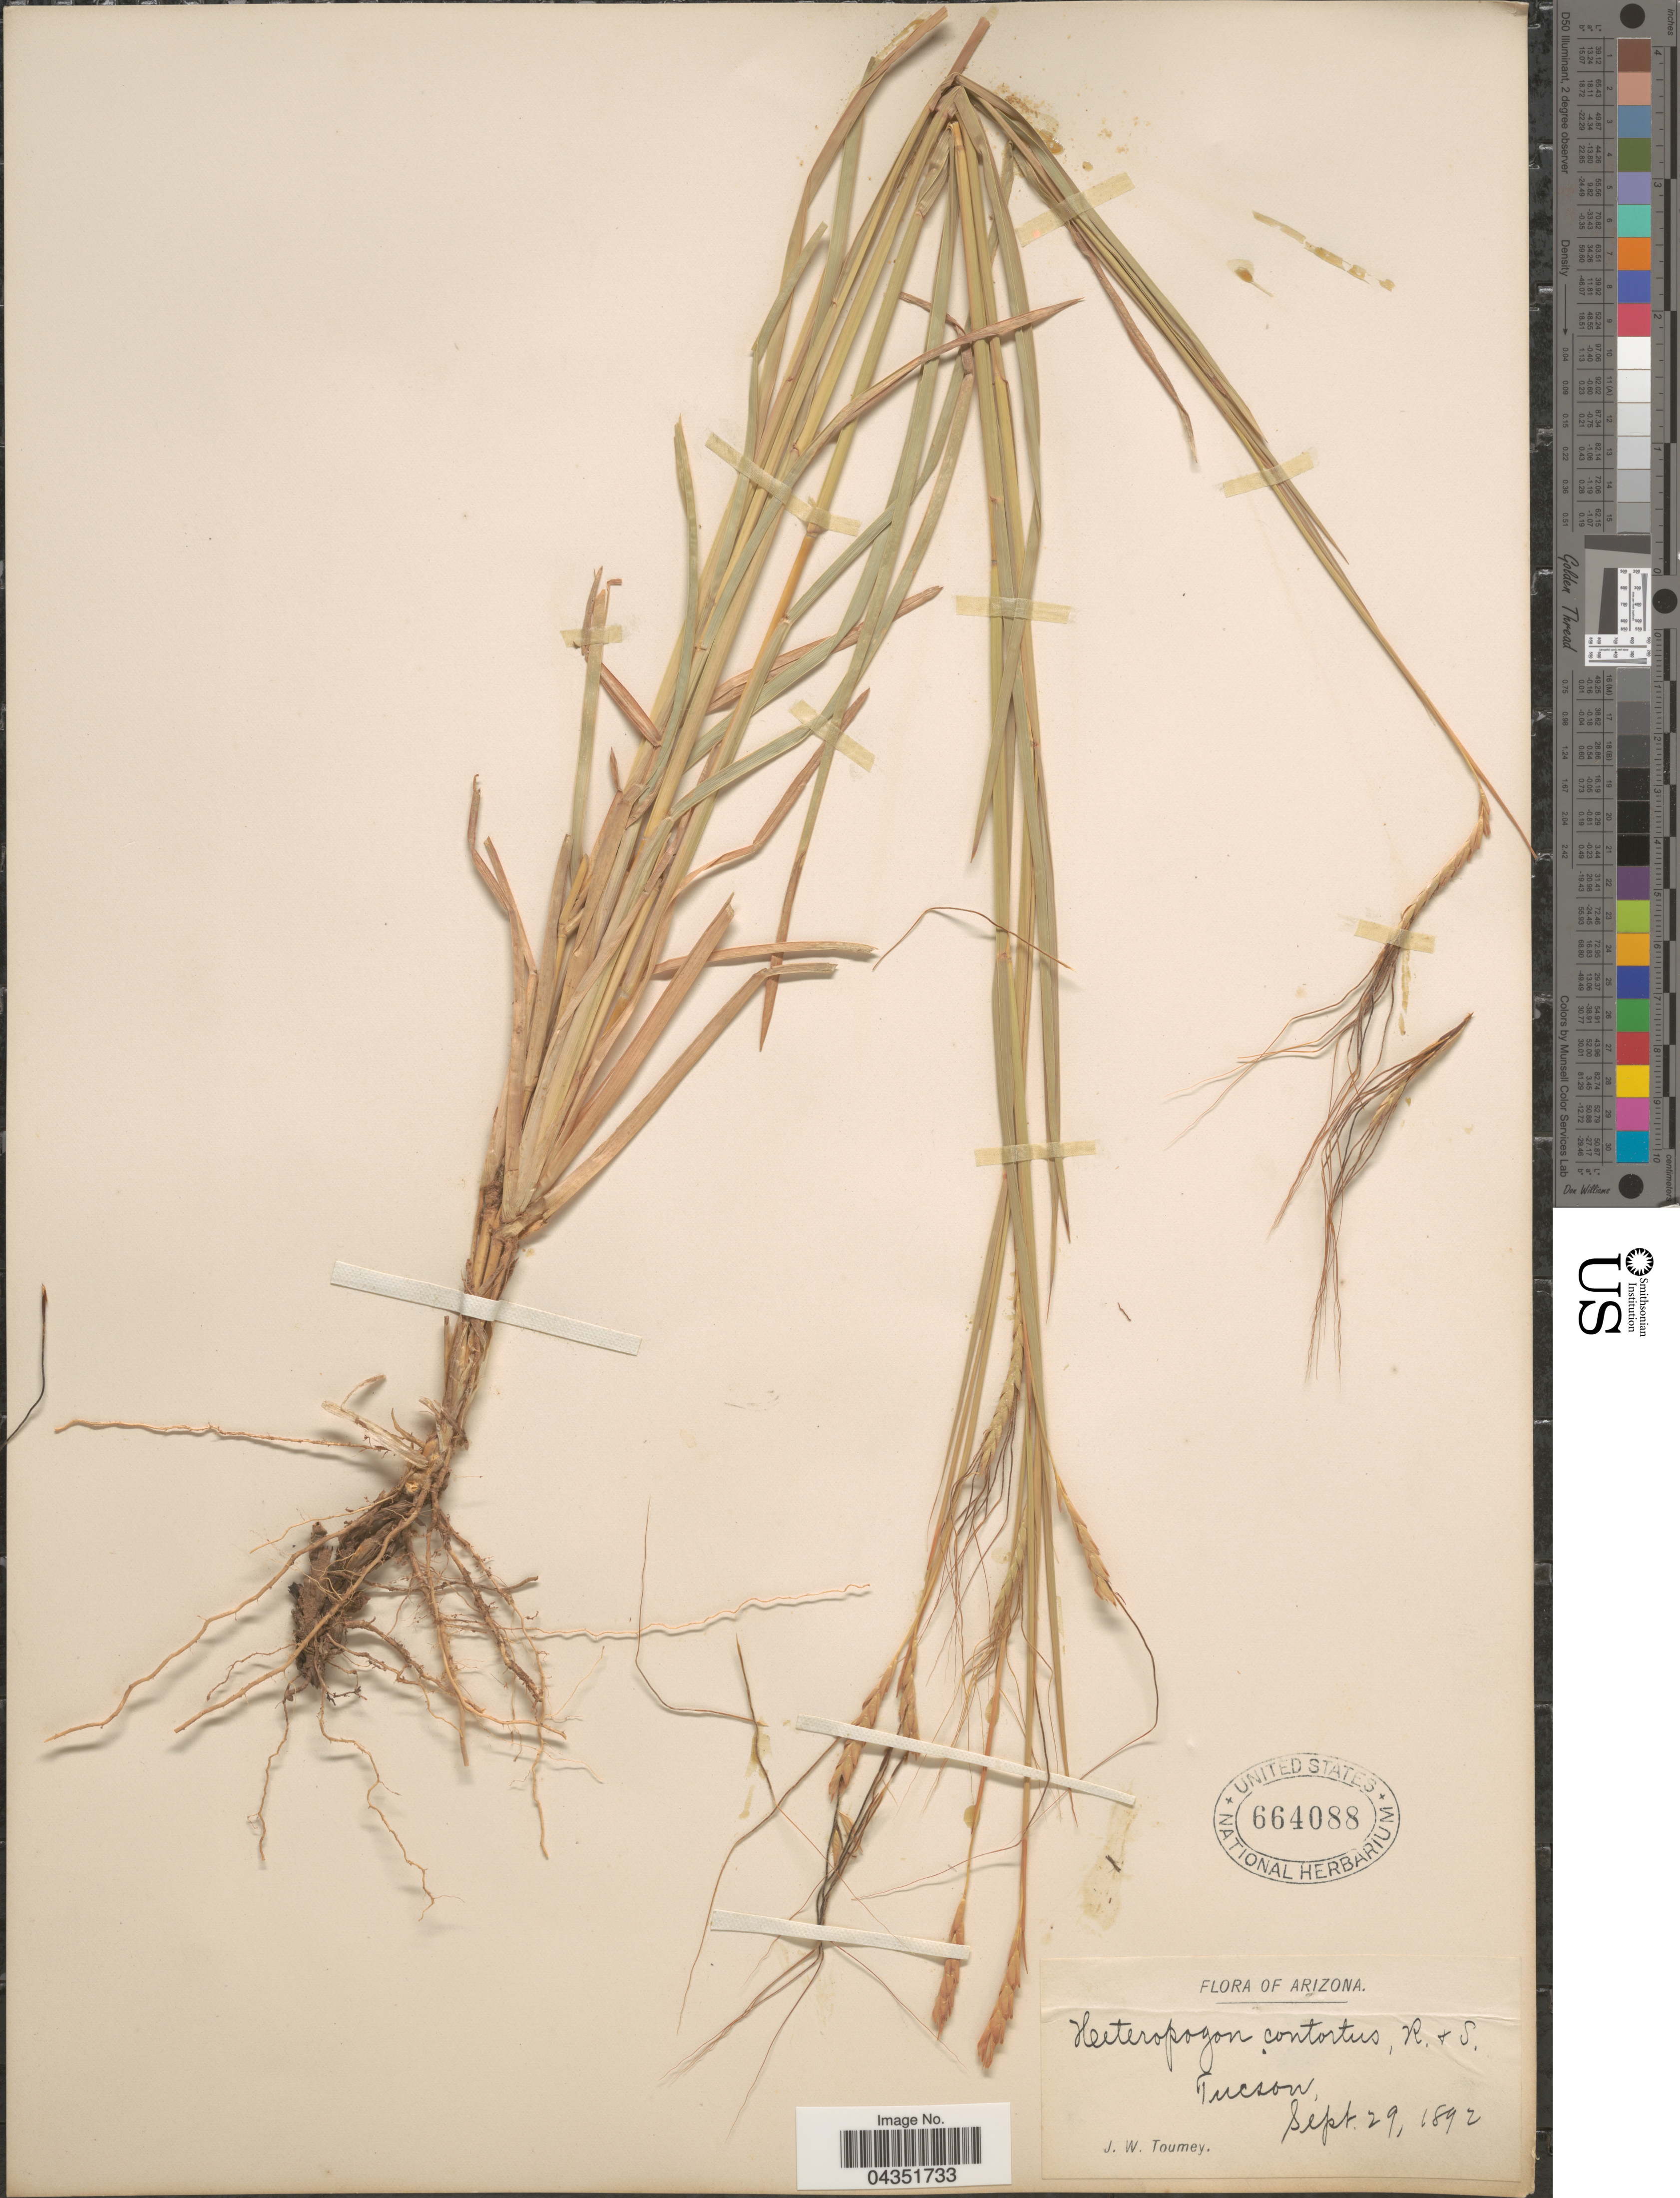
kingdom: Plantae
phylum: Tracheophyta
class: Liliopsida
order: Poales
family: Poaceae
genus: Heteropogon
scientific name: Heteropogon contortus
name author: (L.) P. Beauv. ex Roem. & Schult.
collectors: J. W. Toumey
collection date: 1892-09-29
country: United States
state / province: Arizona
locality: Tucson.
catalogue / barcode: US 664088